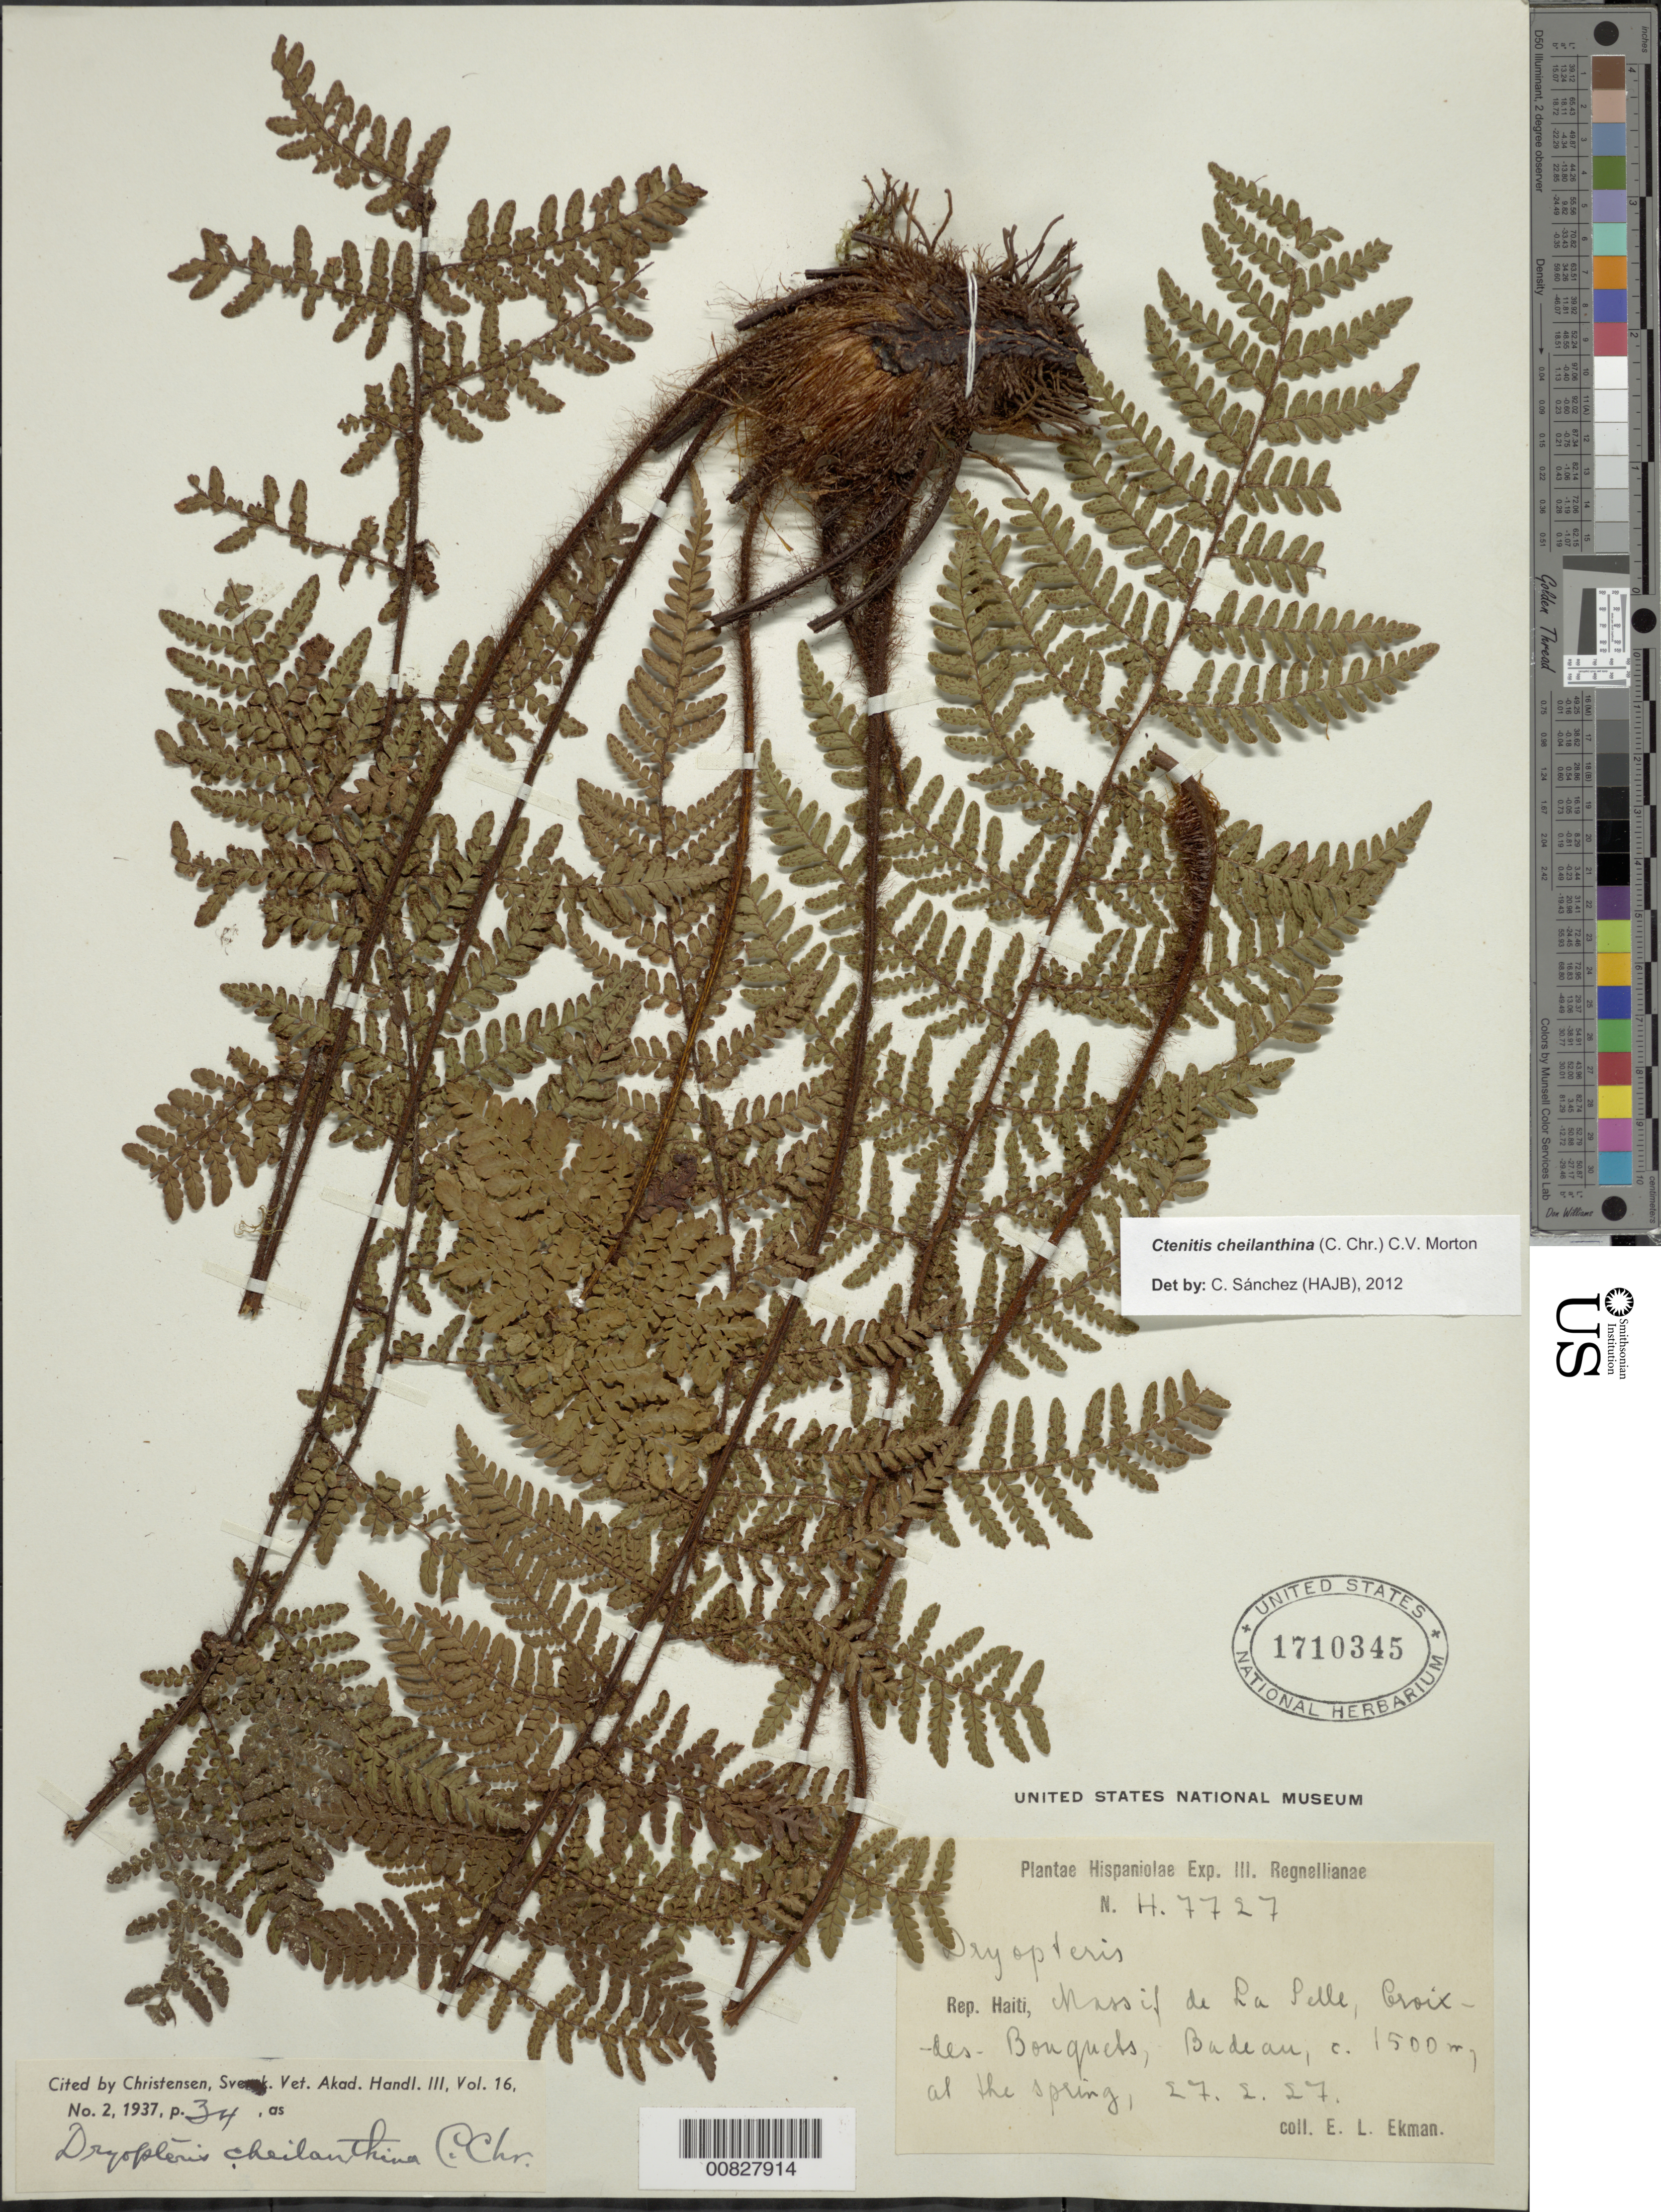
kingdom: Plantae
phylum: Tracheophyta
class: Polypodiopsida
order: Polypodiales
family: Dryopteridaceae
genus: Ctenitis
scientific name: Ctenitis cheilanthina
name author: (C. Chr.) C.V. Morton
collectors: E. L. Ekman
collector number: H 7727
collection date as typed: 27 Feb 1927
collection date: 1927-02-27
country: Haiti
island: Hispaniola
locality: Massif de la Selle, Croix del Bouquets, Badeau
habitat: At the spring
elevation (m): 1500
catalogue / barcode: US 1710345